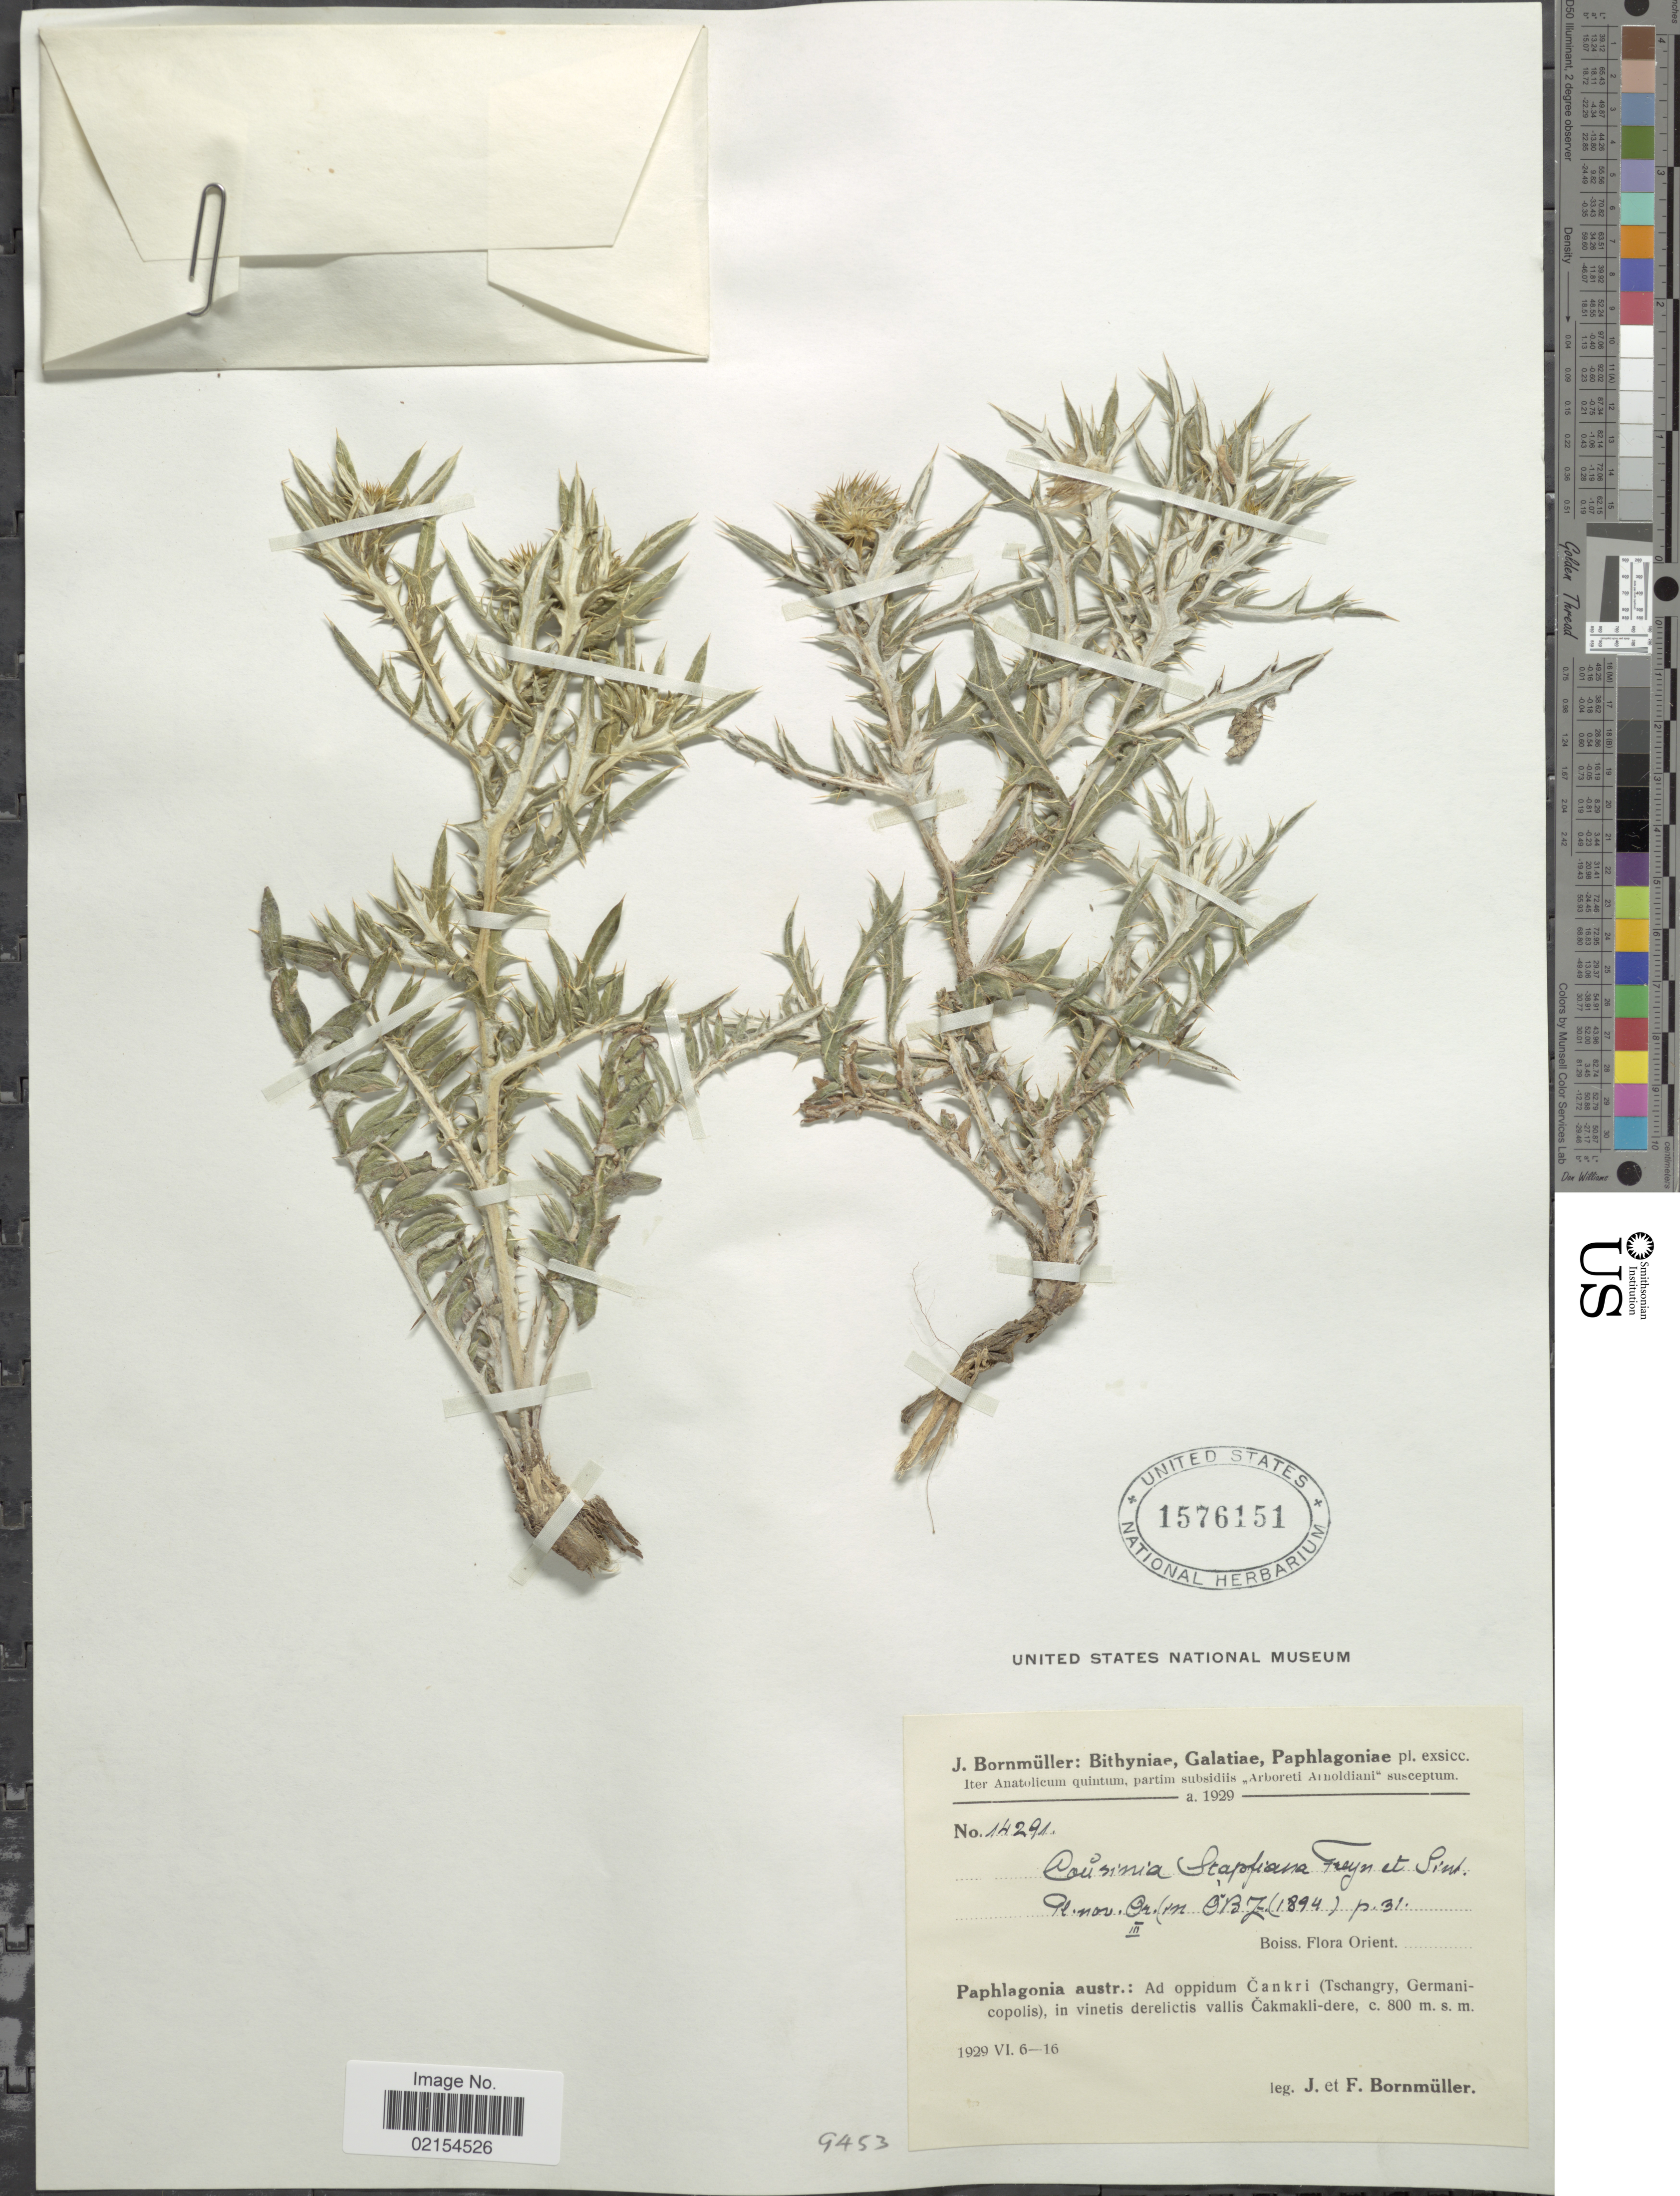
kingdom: Plantae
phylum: Tracheophyta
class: Magnoliopsida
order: Asterales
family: Asteraceae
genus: Cousinia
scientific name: Cousinia stapfiana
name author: Freyn & Sint. ex Freyn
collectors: J. Bornmüller & F. Bornmüller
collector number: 14291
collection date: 1929-06-06/1929-06-16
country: Turkey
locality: Paphlagonia austr.: Ad oppidum Cankri (Tschangry, Germanicopolis, in vinetis derelictis vallkis Cakmakli-dere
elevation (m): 800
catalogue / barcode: US 1576151